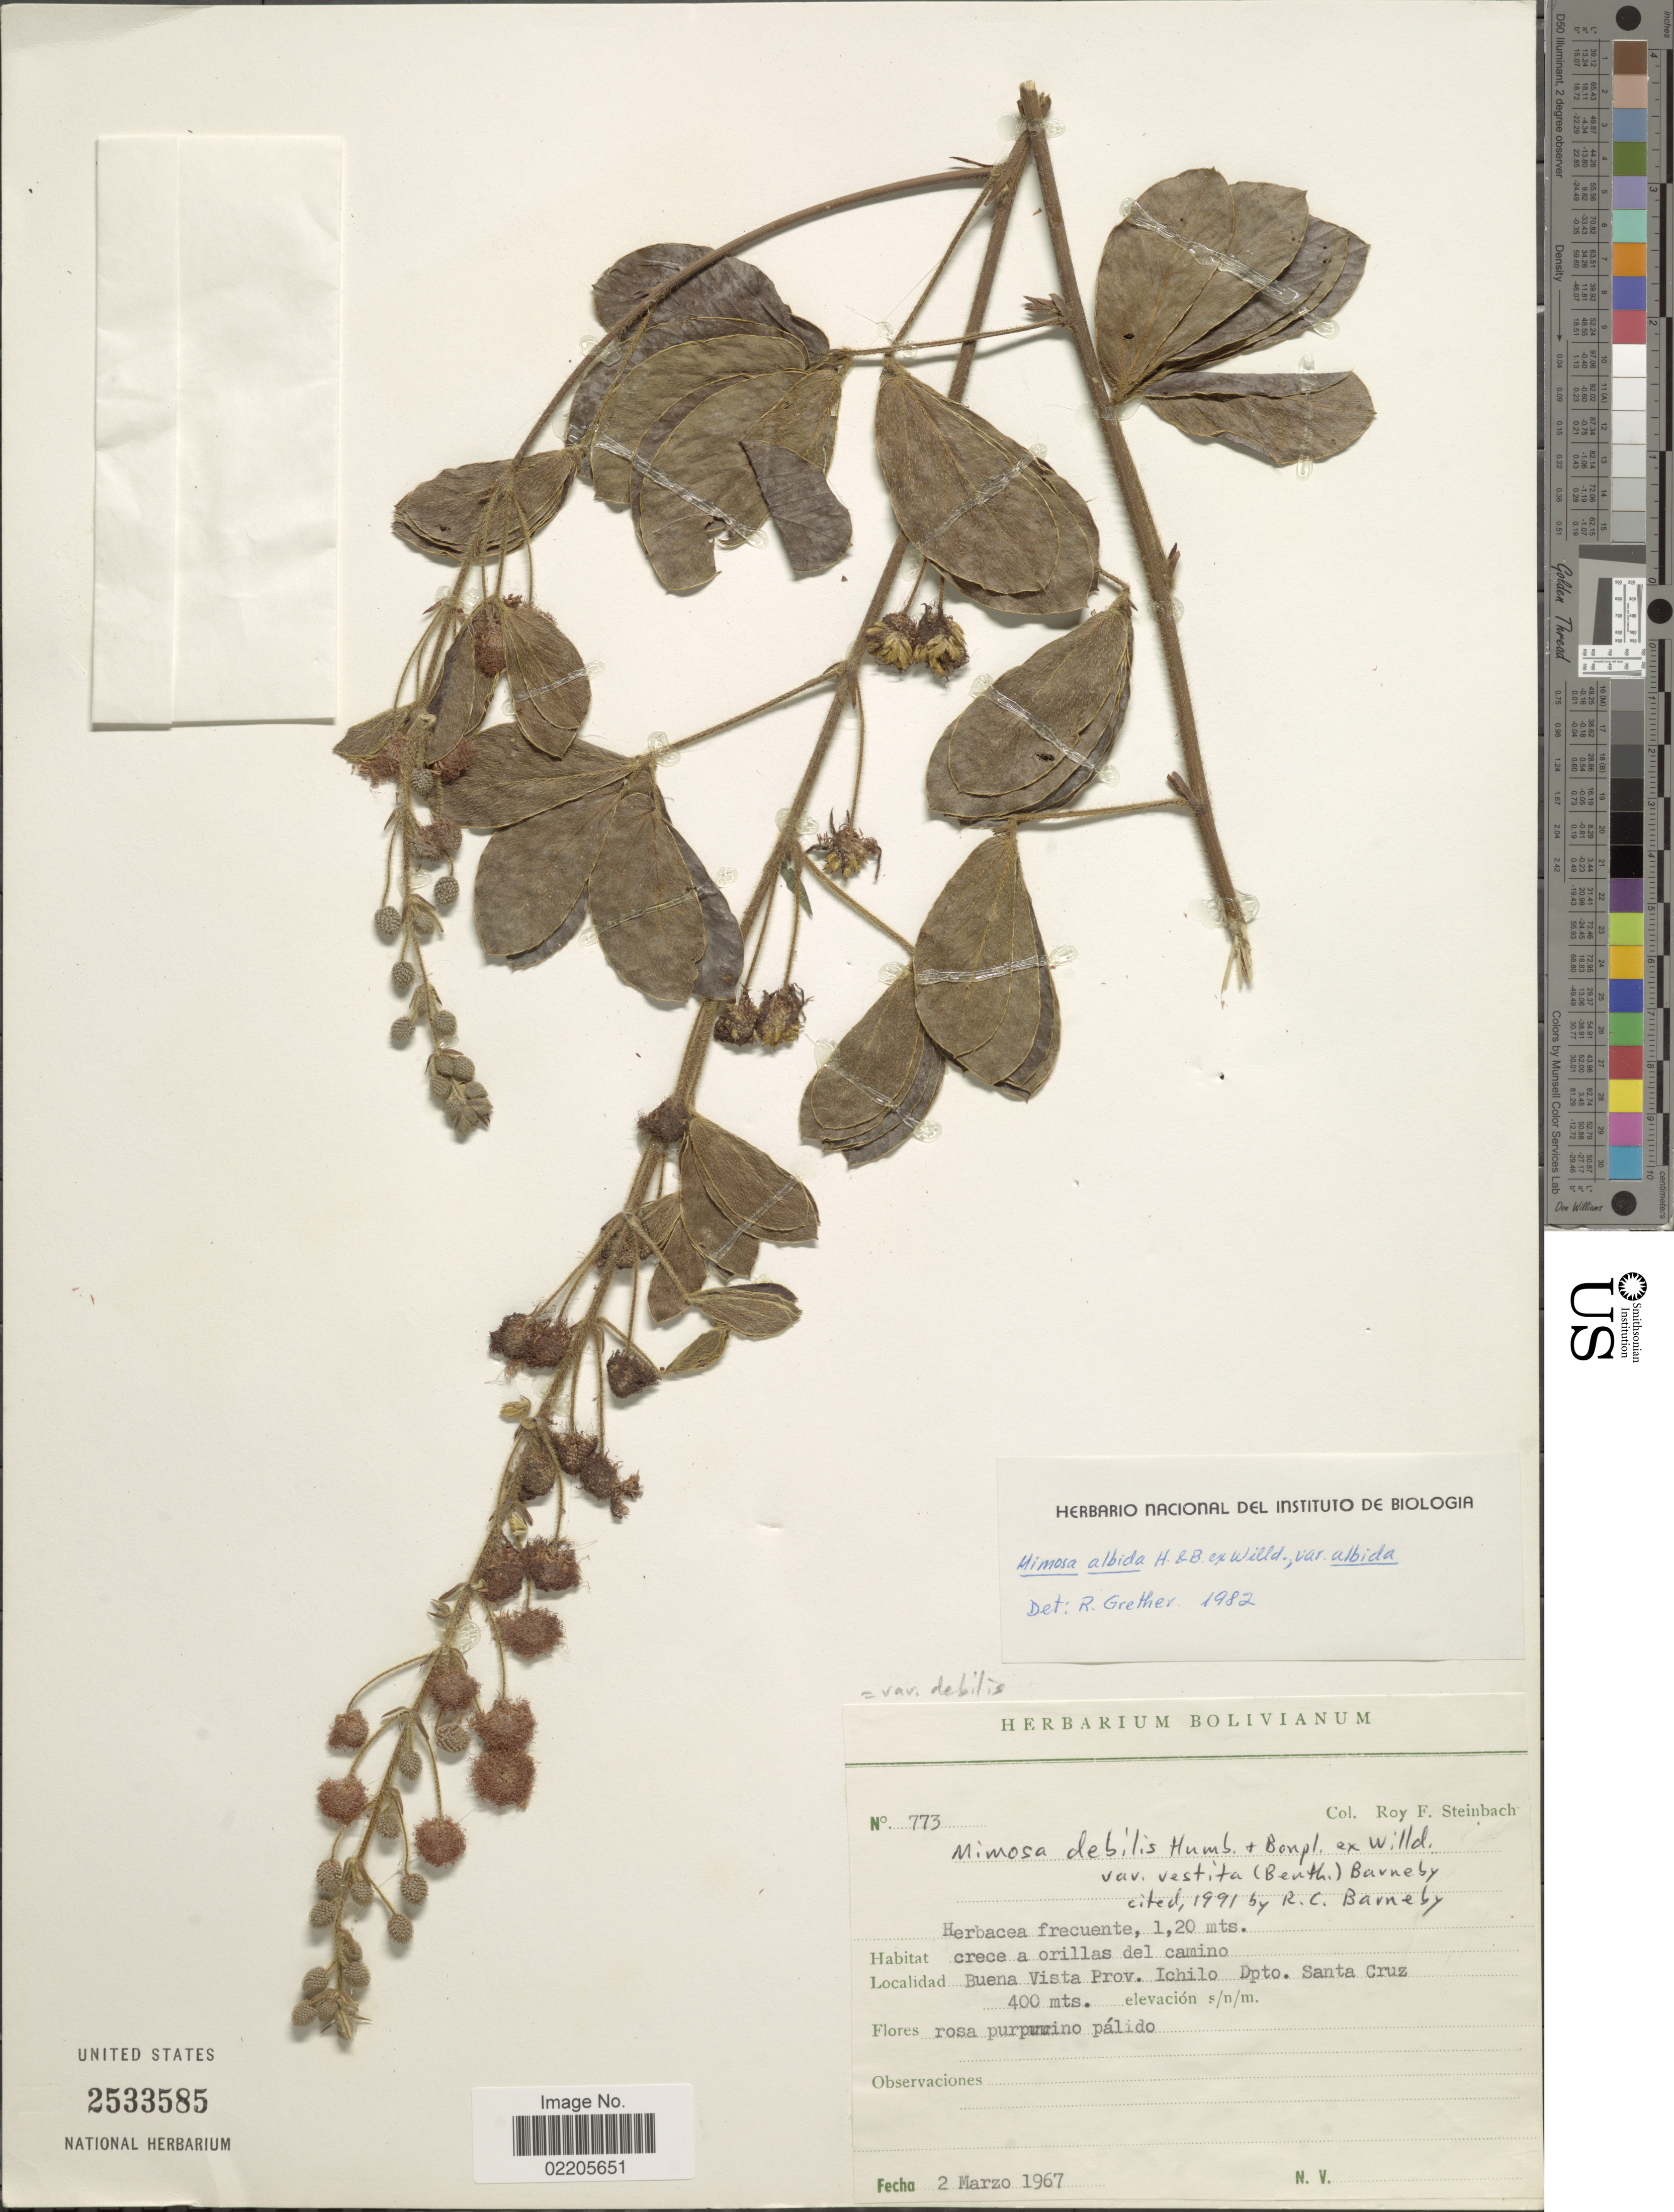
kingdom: Plantae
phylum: Tracheophyta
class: Magnoliopsida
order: Fabales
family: Fabaceae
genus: Mimosa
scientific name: Mimosa debilis var. debilis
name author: Humb. & Bonpl. ex Willd.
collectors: R. F. Steinbach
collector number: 773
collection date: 1967-03-02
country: Bolivia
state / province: Santa Cruz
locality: Buena Vista Prov. Ichilo Dpto. Santa Cruz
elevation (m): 400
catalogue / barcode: US 2533585